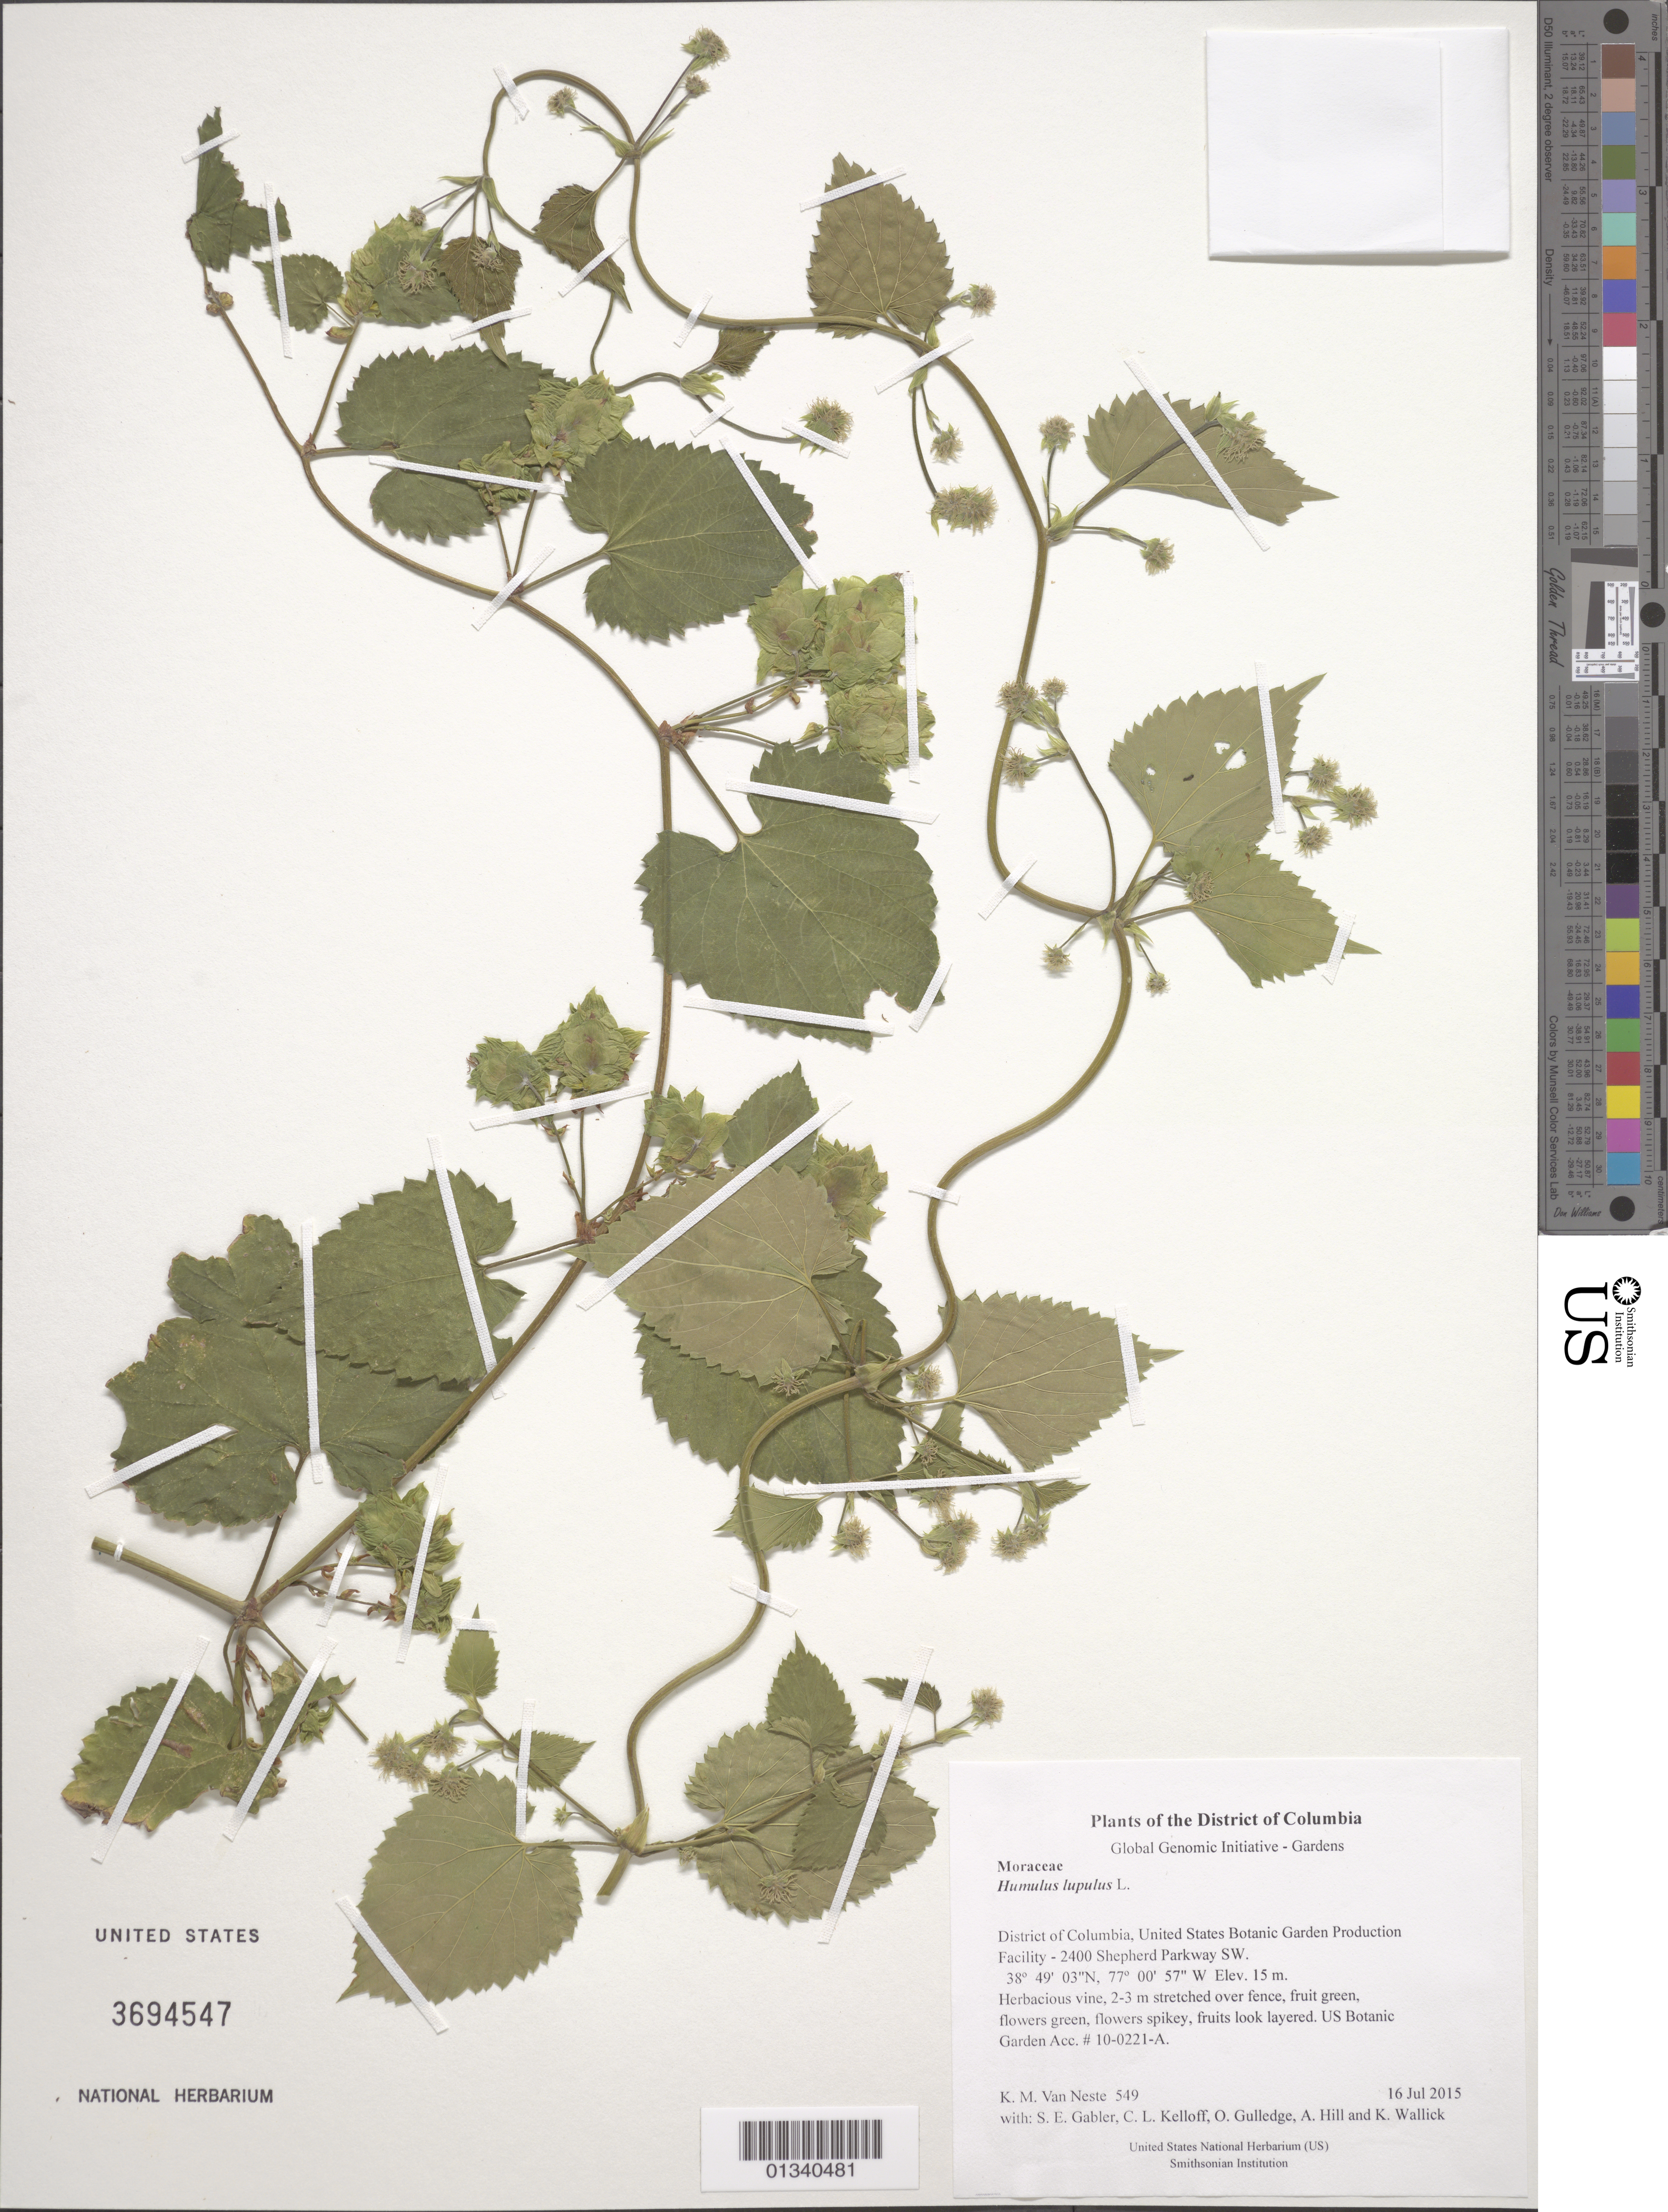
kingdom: Plantae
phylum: Tracheophyta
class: Magnoliopsida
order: Rosales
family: Cannabaceae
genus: Humulus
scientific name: Humulus lupulus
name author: L.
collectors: K. M. Van Neste, S. E. Gabler, C. L. Kelloff, O. Gulledge, A. Hill & K. Wallick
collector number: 549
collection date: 2015-07-16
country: United States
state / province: District of Columbia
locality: United States Botanic Garden Production Facility - 2400 Shepherd Parkway SW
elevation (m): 15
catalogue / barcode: US 3694547